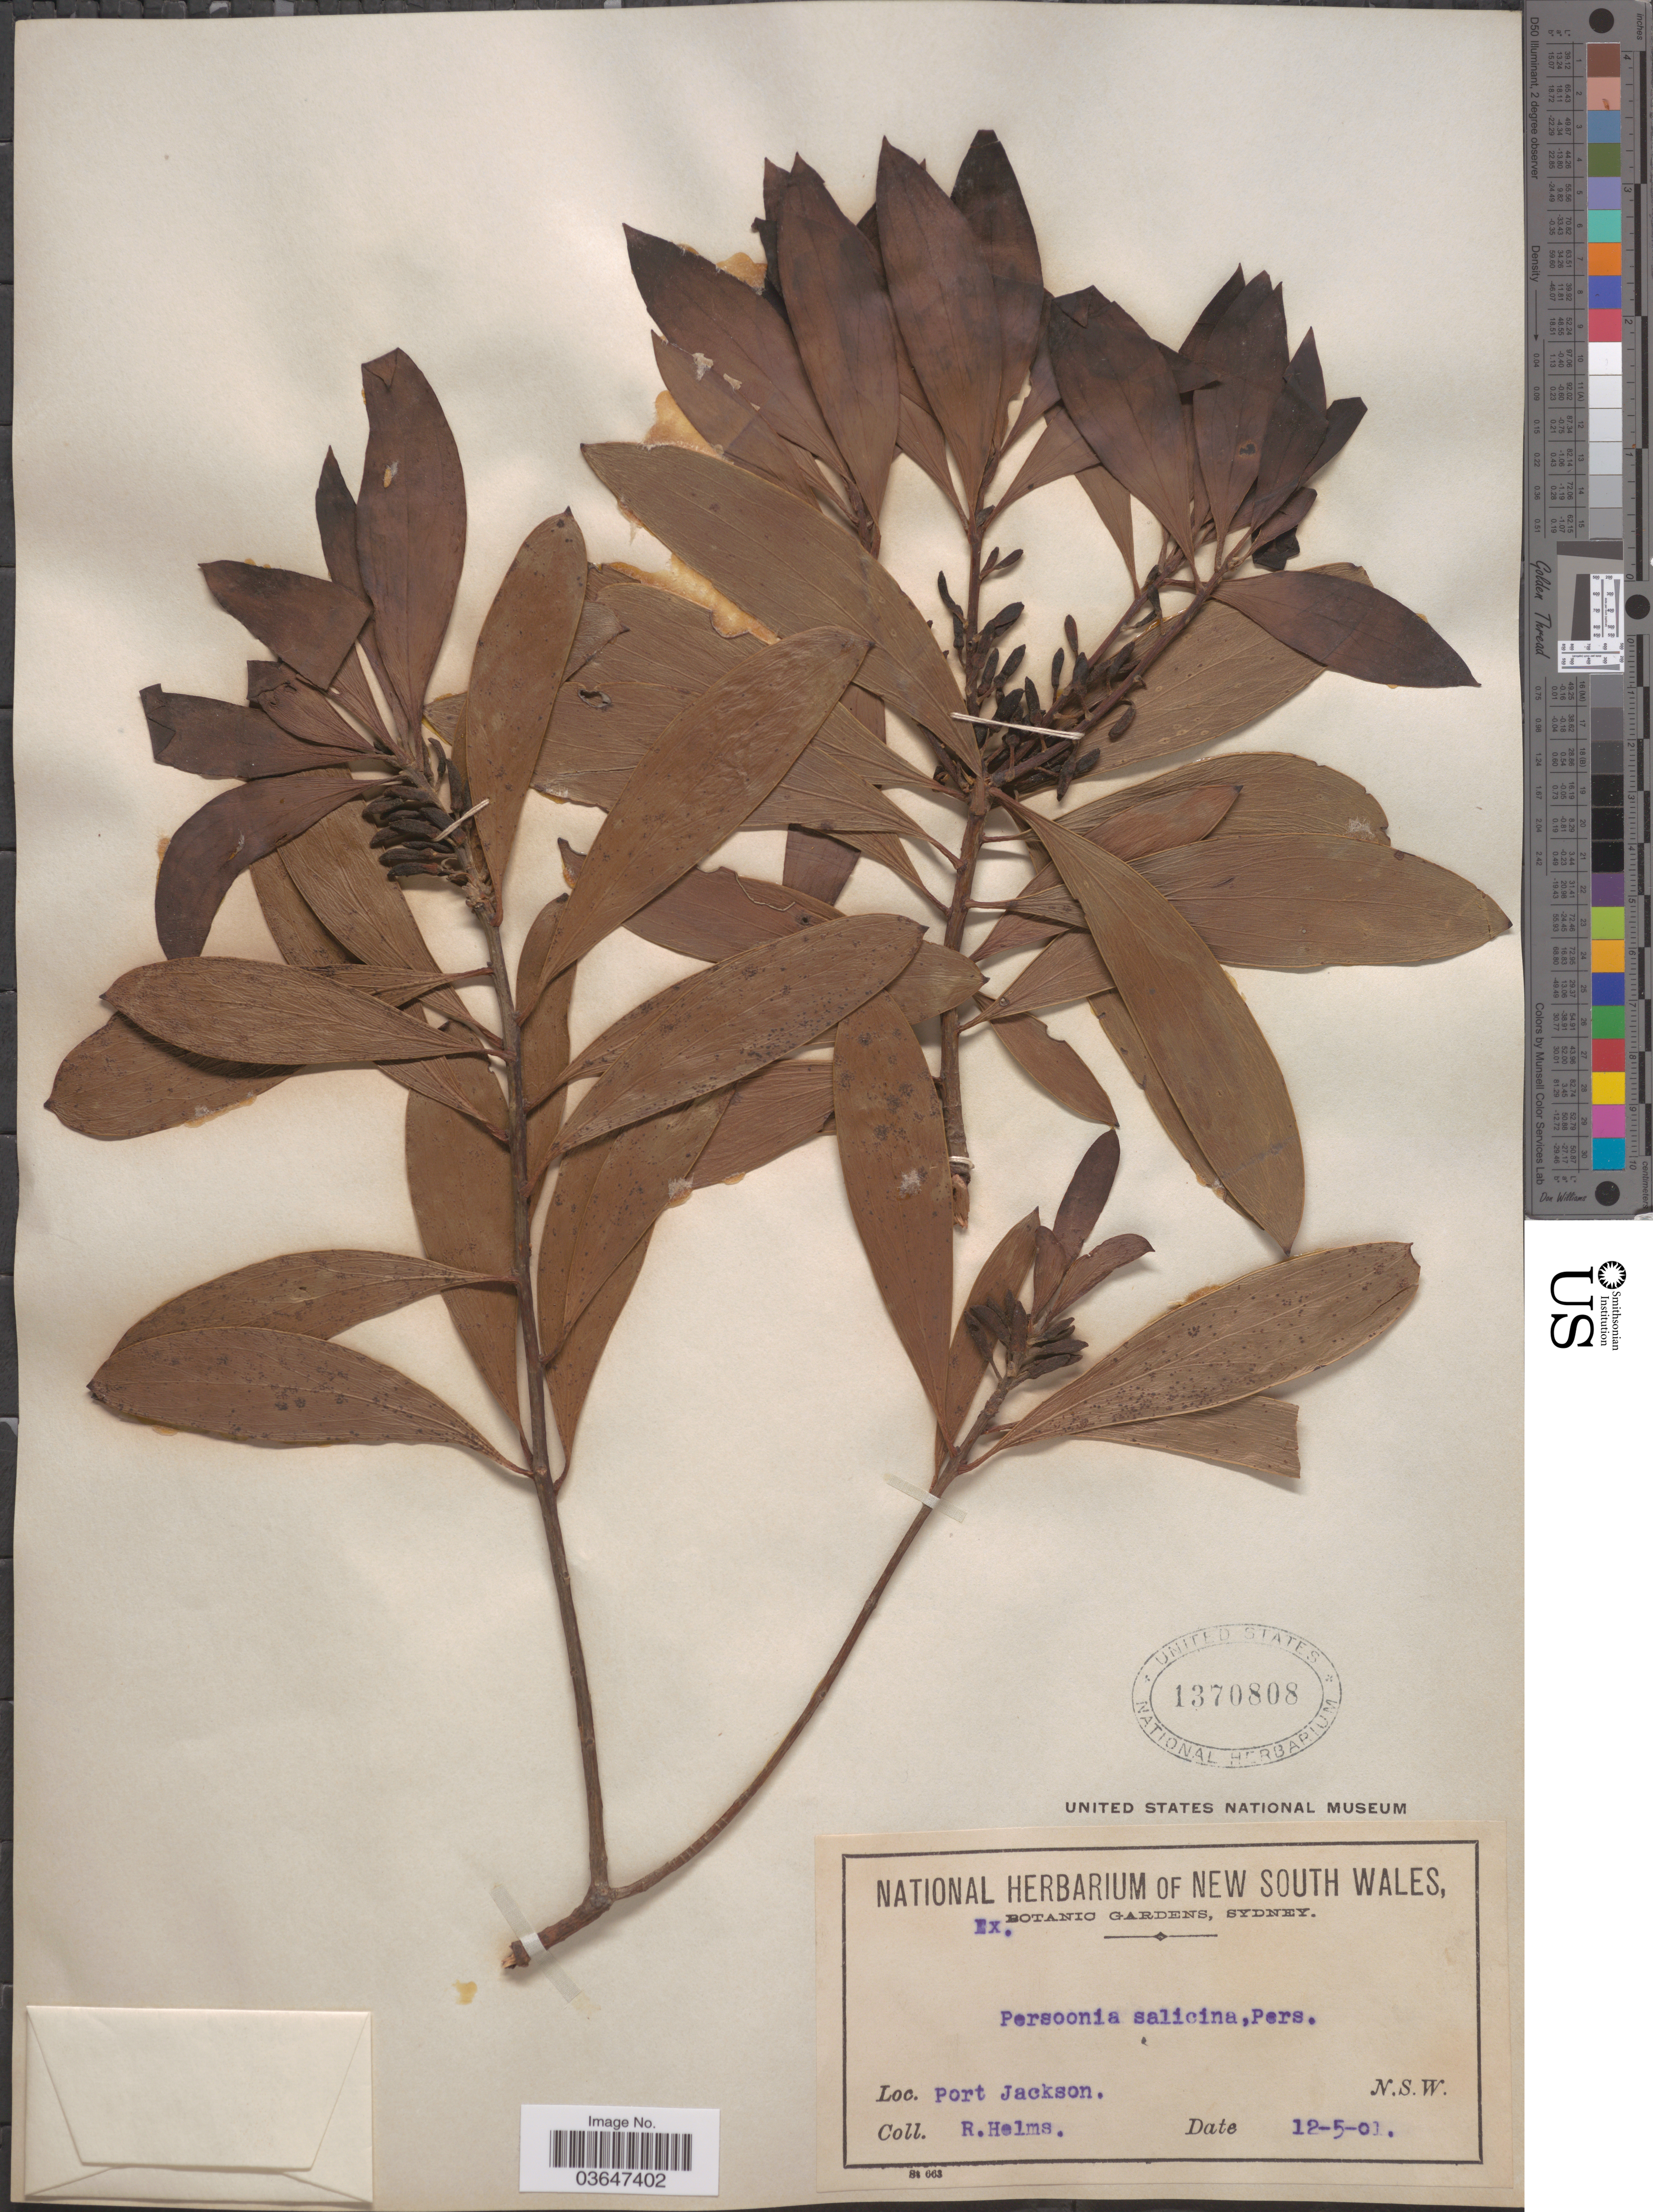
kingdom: Plantae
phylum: Tracheophyta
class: Magnoliopsida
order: Proteales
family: Proteaceae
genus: Persoonia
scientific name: Persoonia levis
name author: (Cav.) Domin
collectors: R. Helms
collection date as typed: Transcribed d/m/y: 12/5/1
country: Australia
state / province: New South Wales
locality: Port Jackson.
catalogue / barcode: US 1370808